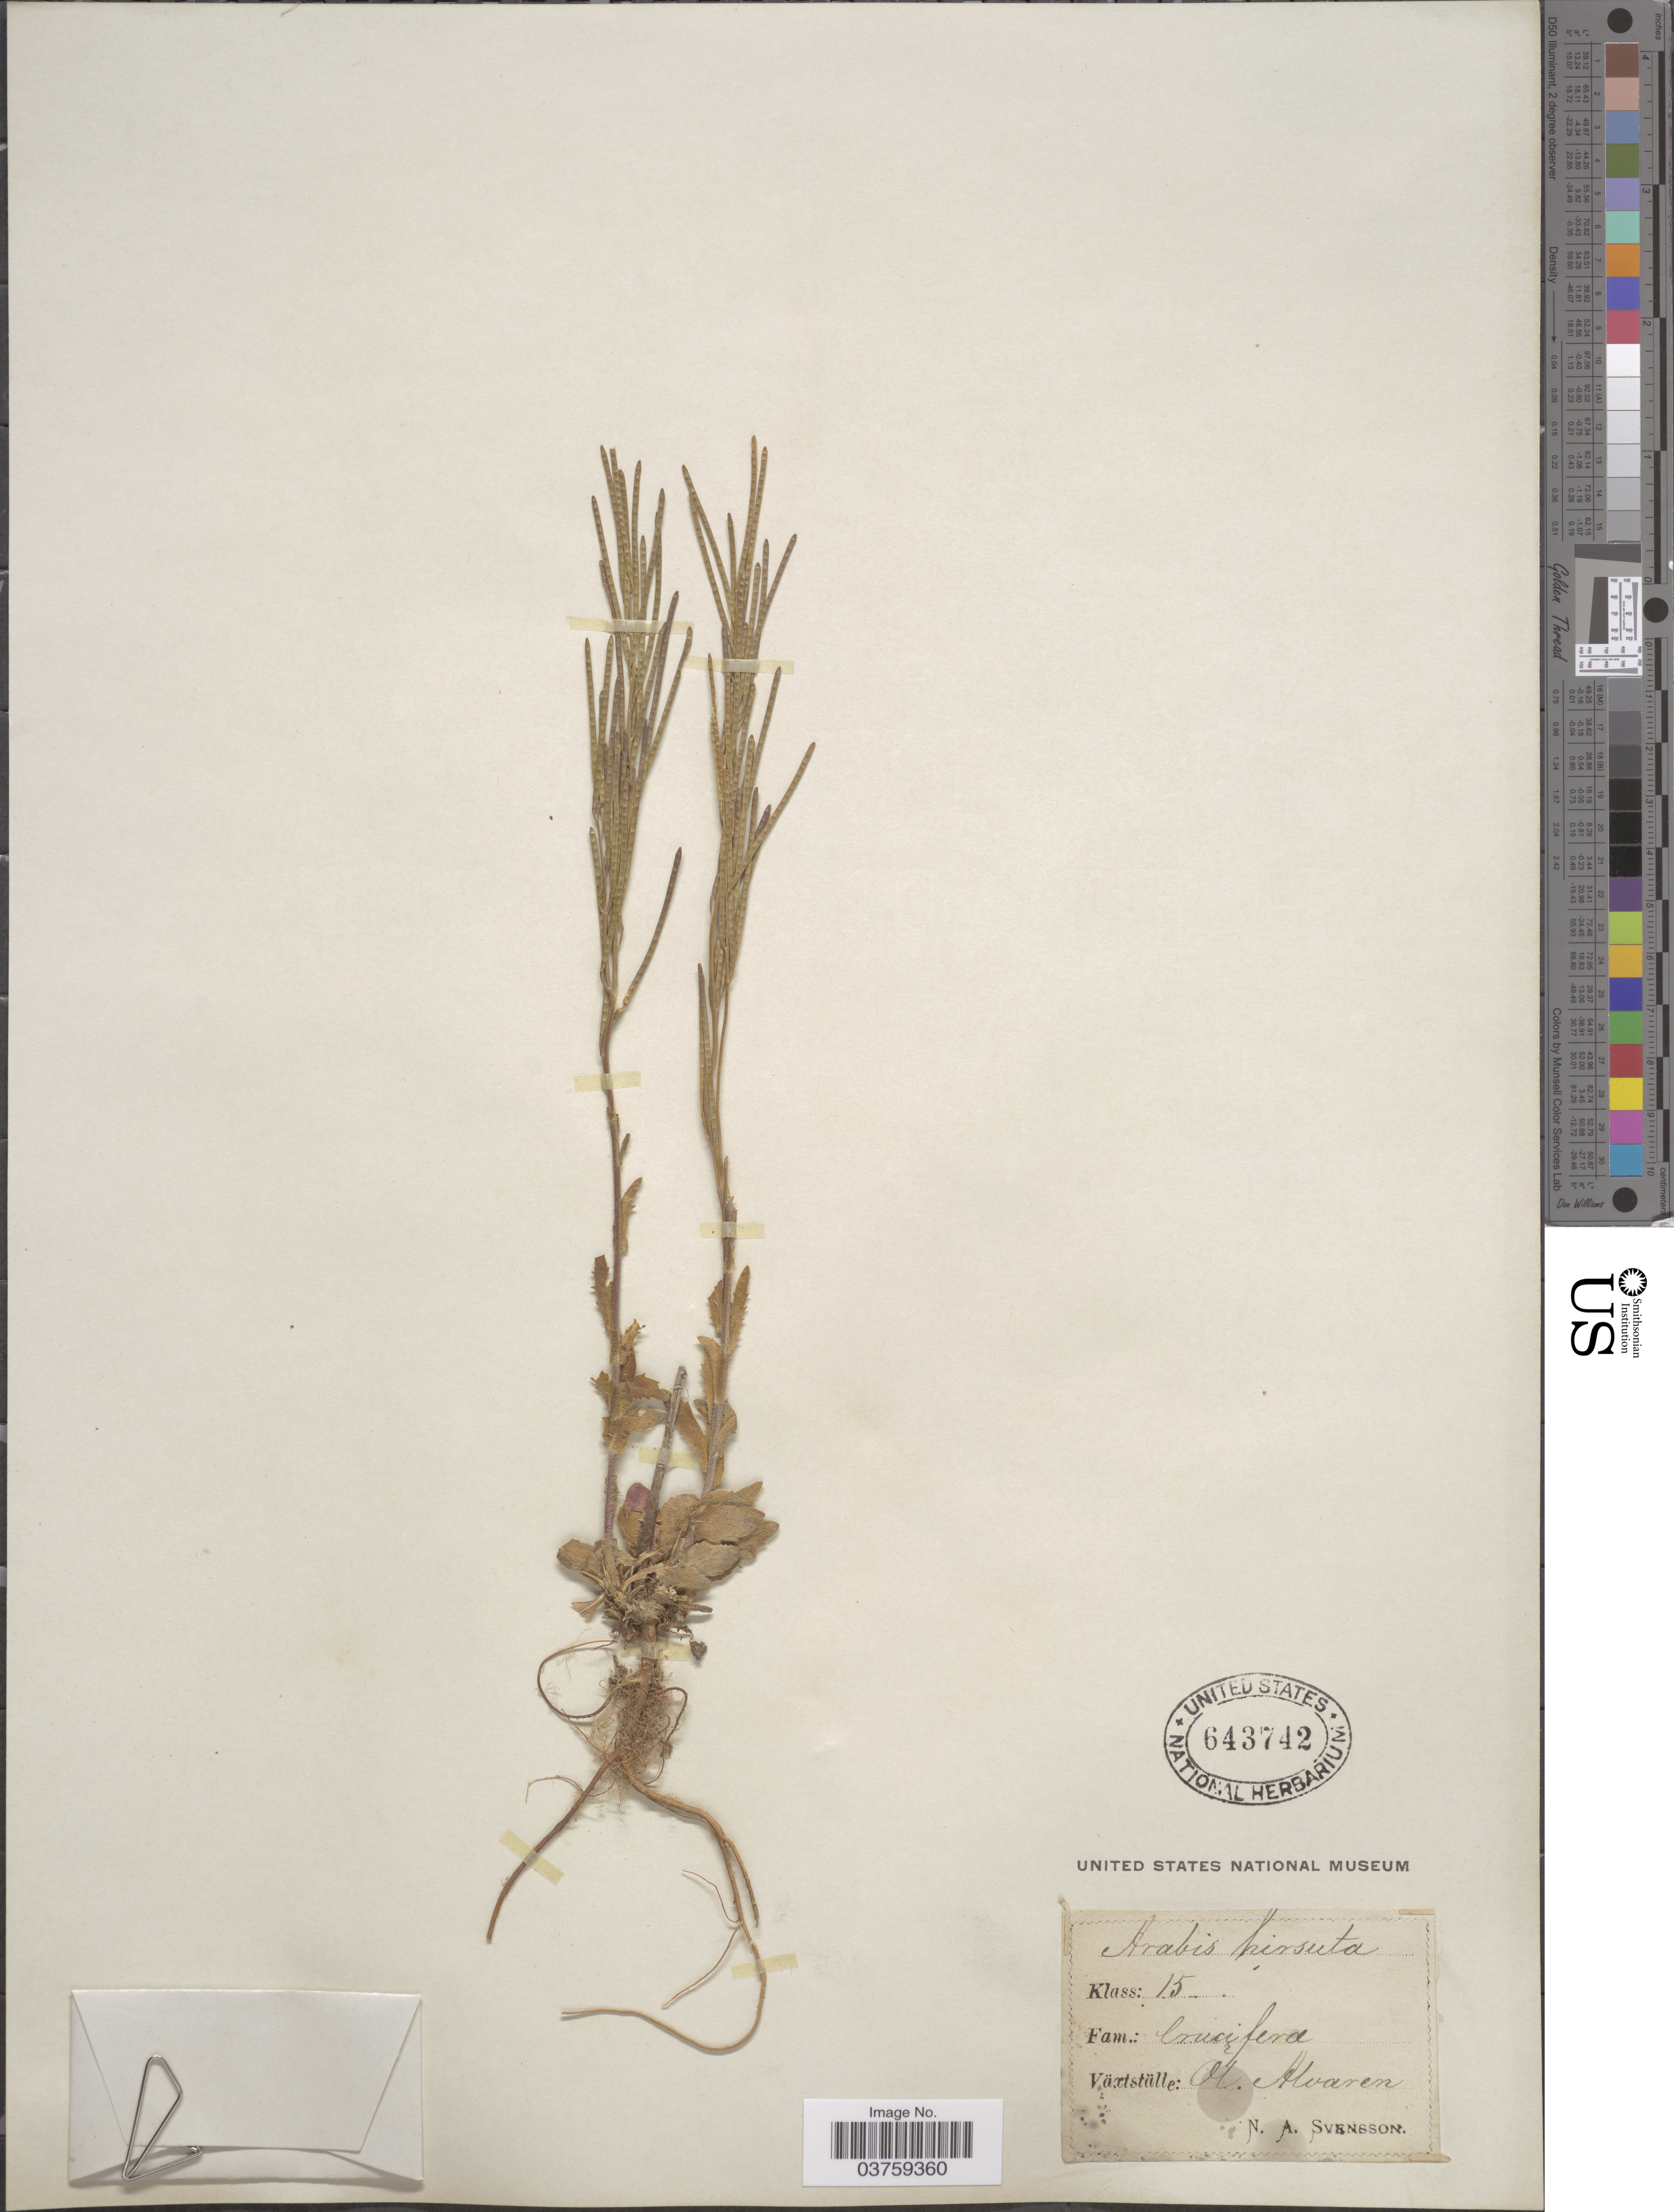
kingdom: Plantae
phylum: Tracheophyta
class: Magnoliopsida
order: Brassicales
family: Brassicaceae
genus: Arabis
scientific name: Arabis hirsuta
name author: (L.) Scop.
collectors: N. Svensson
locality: Ol. Alvaren.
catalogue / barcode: US 643742